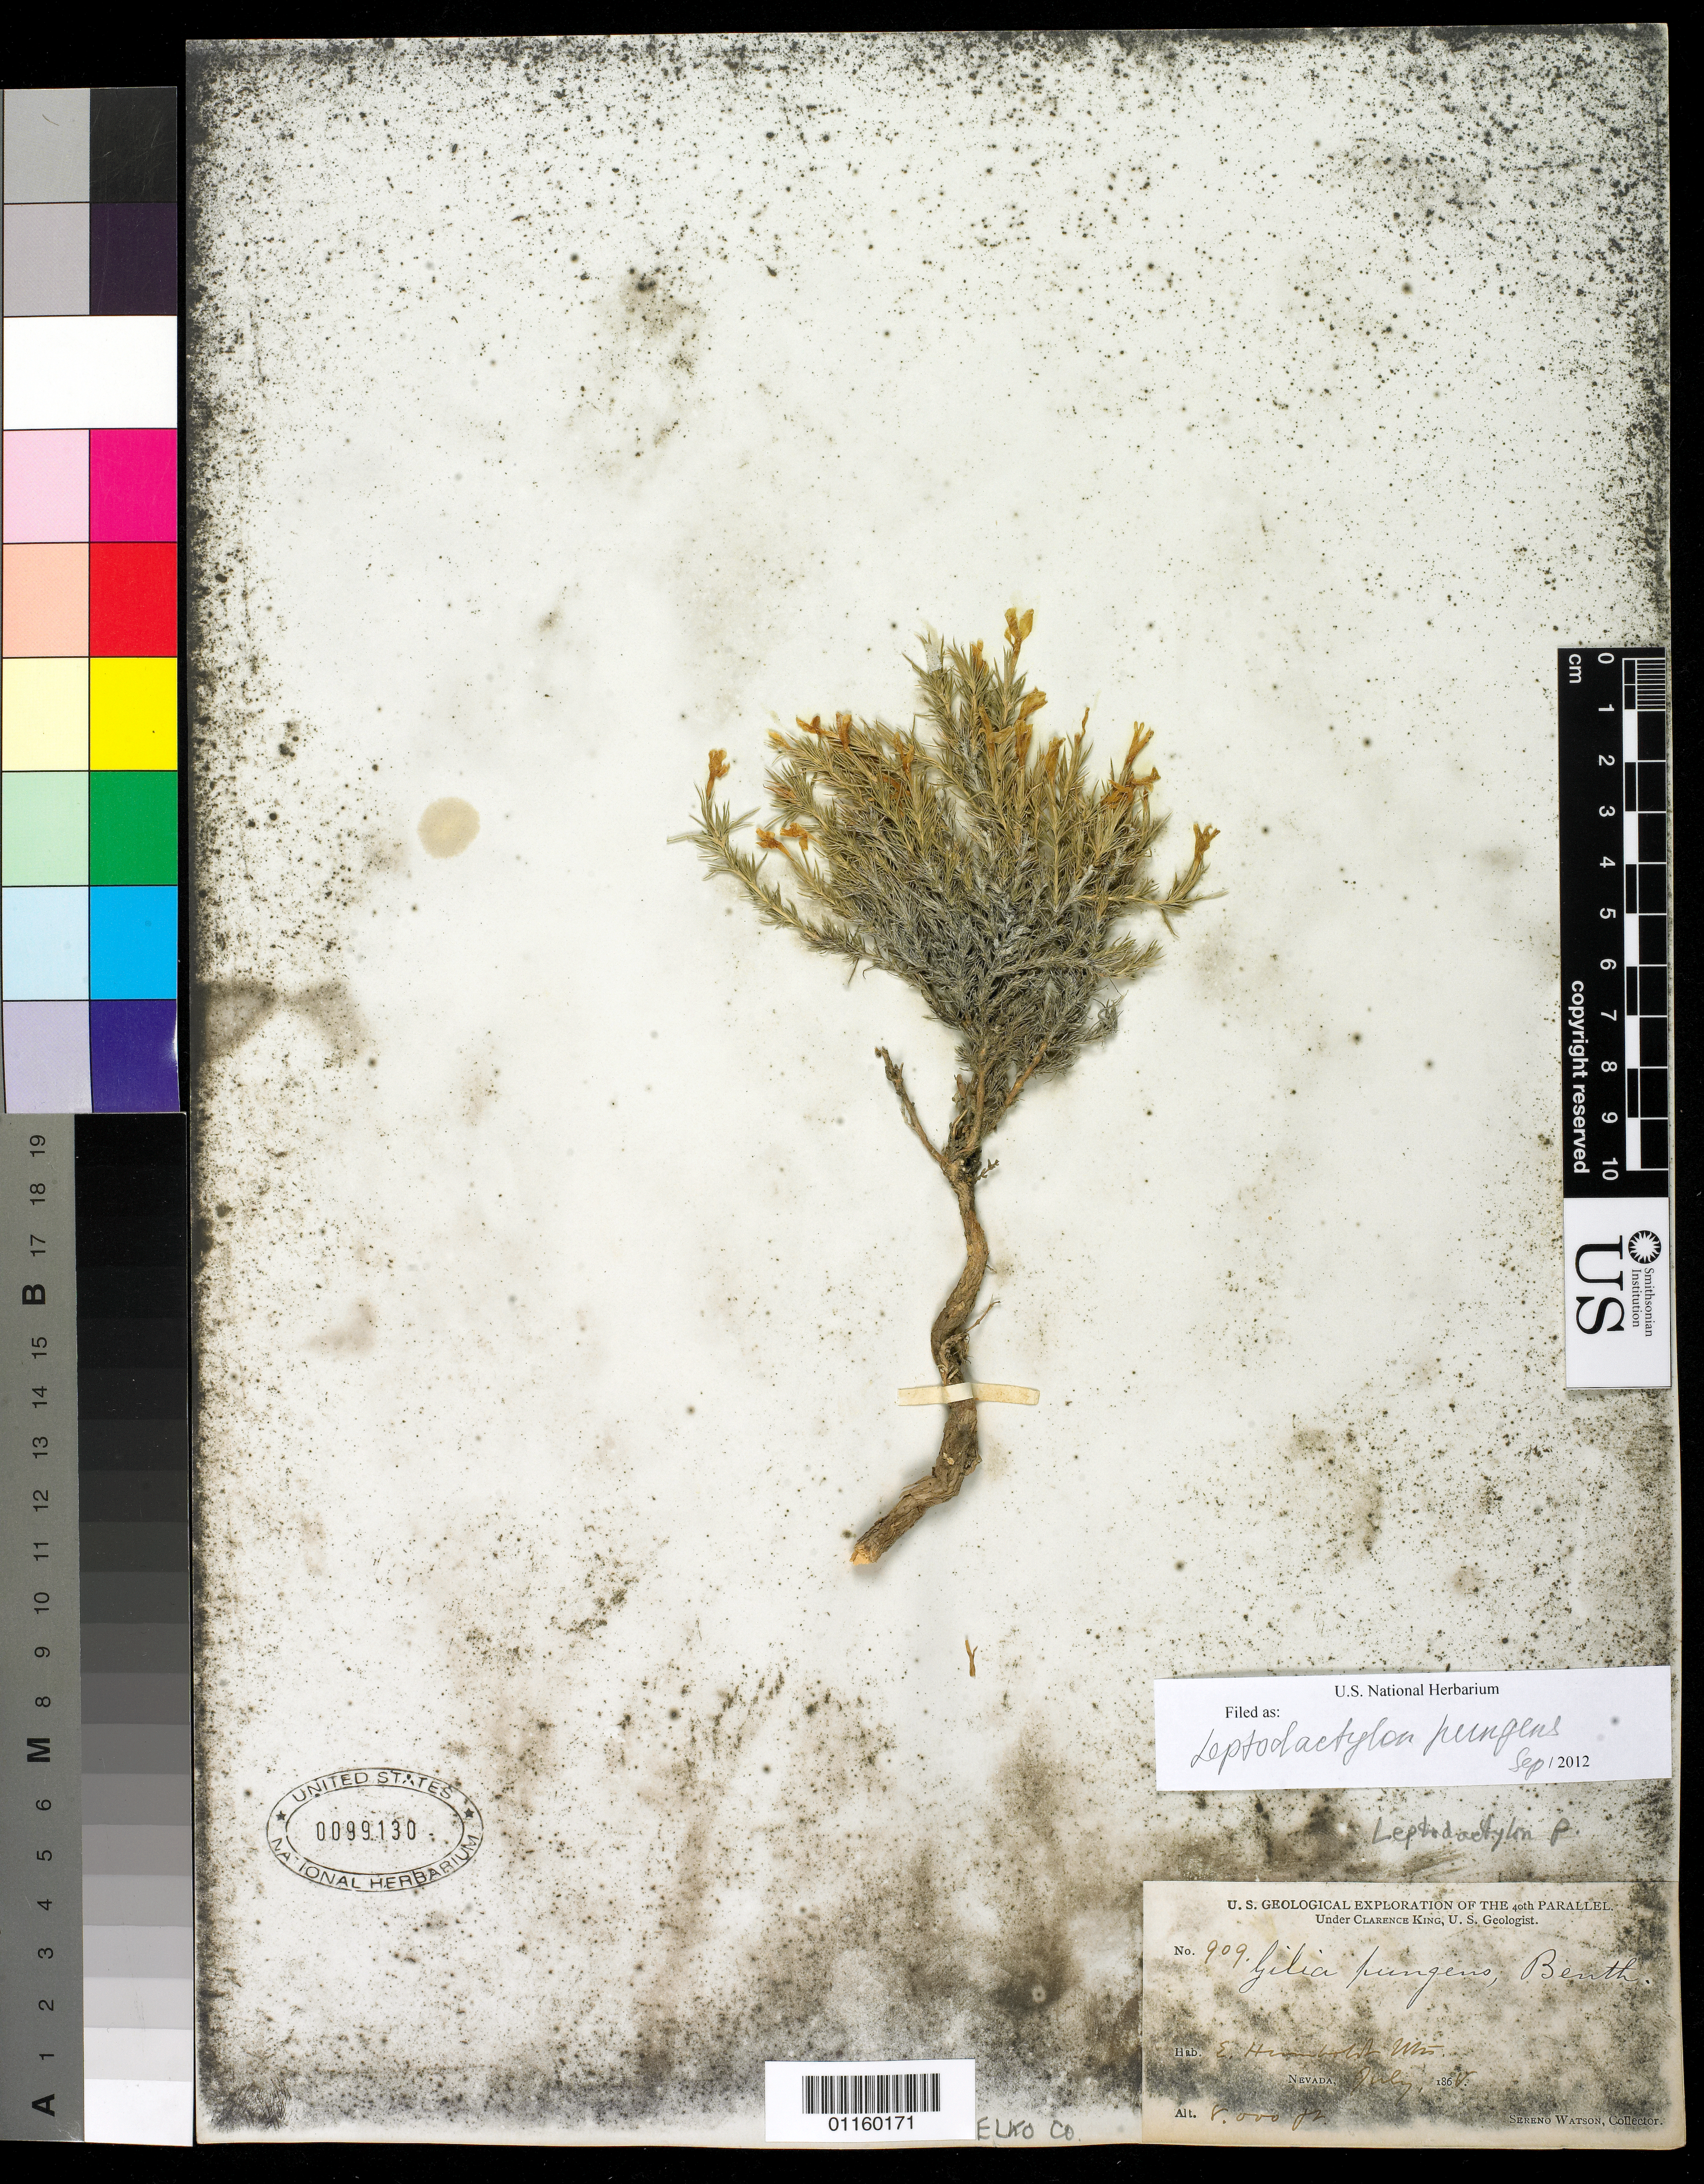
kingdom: Plantae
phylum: Tracheophyta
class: Magnoliopsida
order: Ericales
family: Polemoniaceae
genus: Linanthus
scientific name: Linanthus pungens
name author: (Torr.) J.M. Porter & L.A. Johnson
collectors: S. Watson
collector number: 909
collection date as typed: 1868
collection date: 1868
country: United States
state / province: Nevada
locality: E. Humboldt Mt.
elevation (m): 2438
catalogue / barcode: US 99130